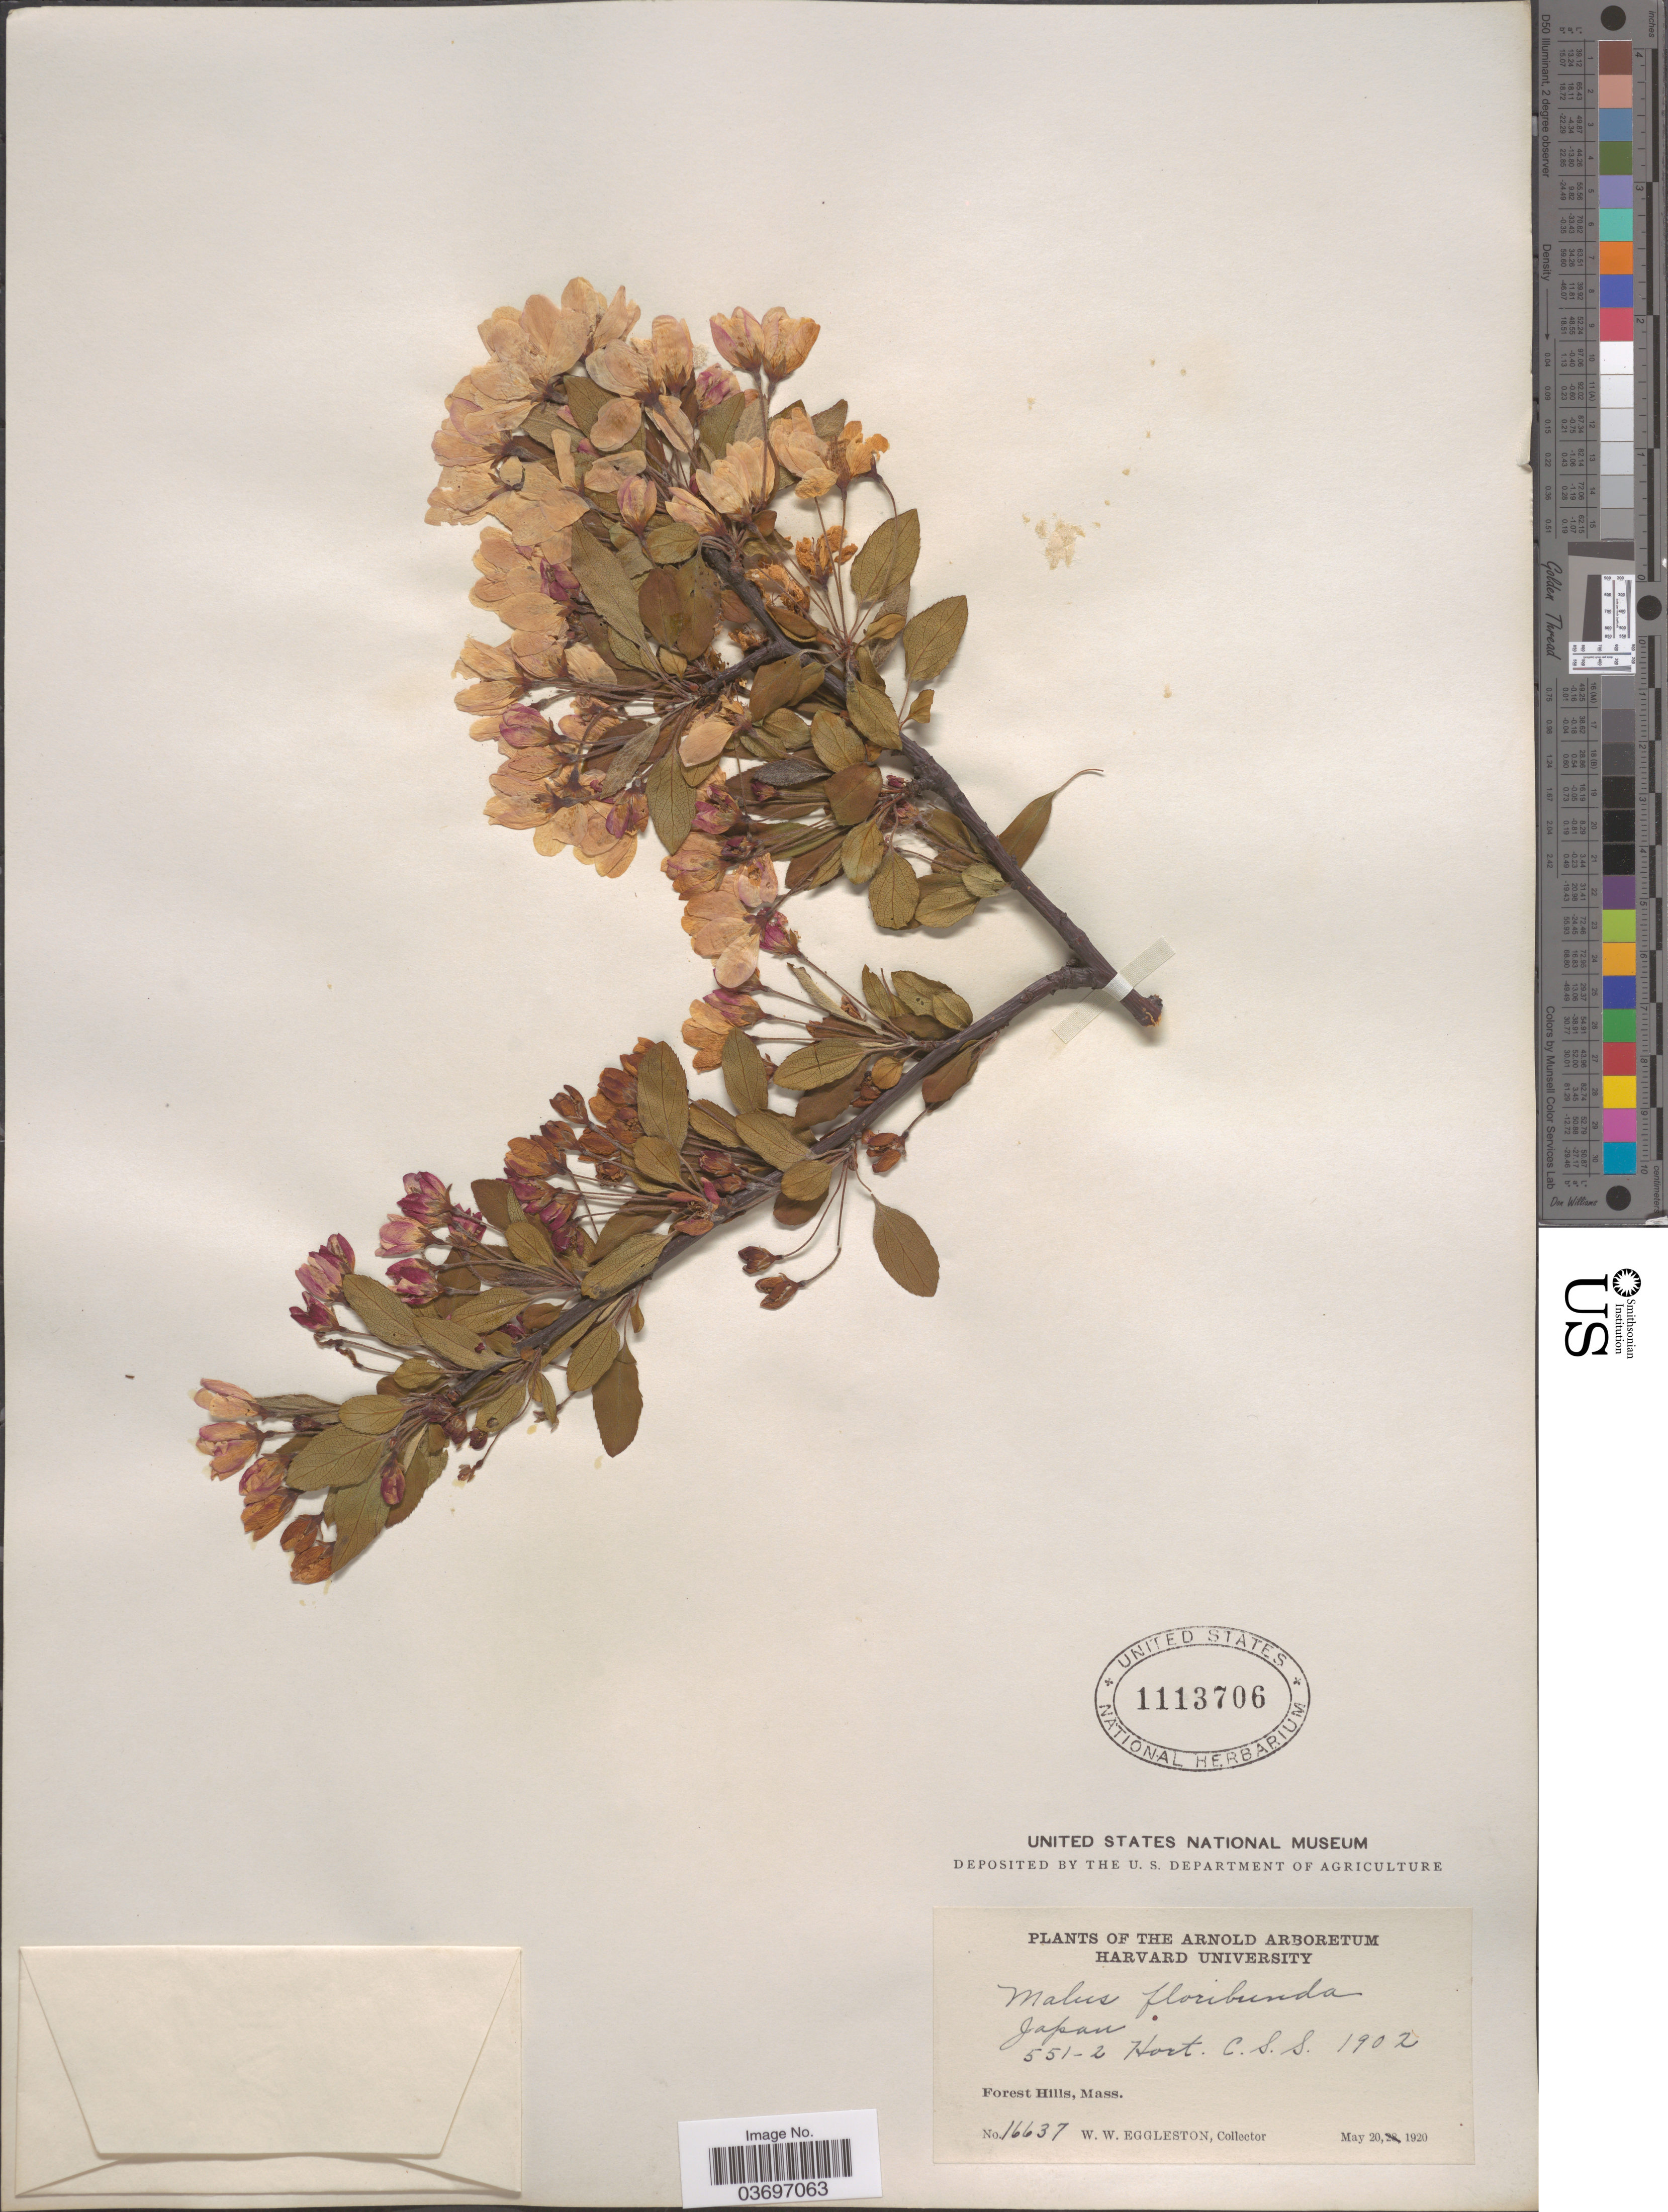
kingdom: Plantae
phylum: Tracheophyta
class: Magnoliopsida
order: Rosales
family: Rosaceae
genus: Malus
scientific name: Malus floribunda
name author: Siebold ex Van Houtte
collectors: W. W. Eggleston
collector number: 16637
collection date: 1920-05-20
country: United States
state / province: Massachusetts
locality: Forest Hills.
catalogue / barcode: US 1113706